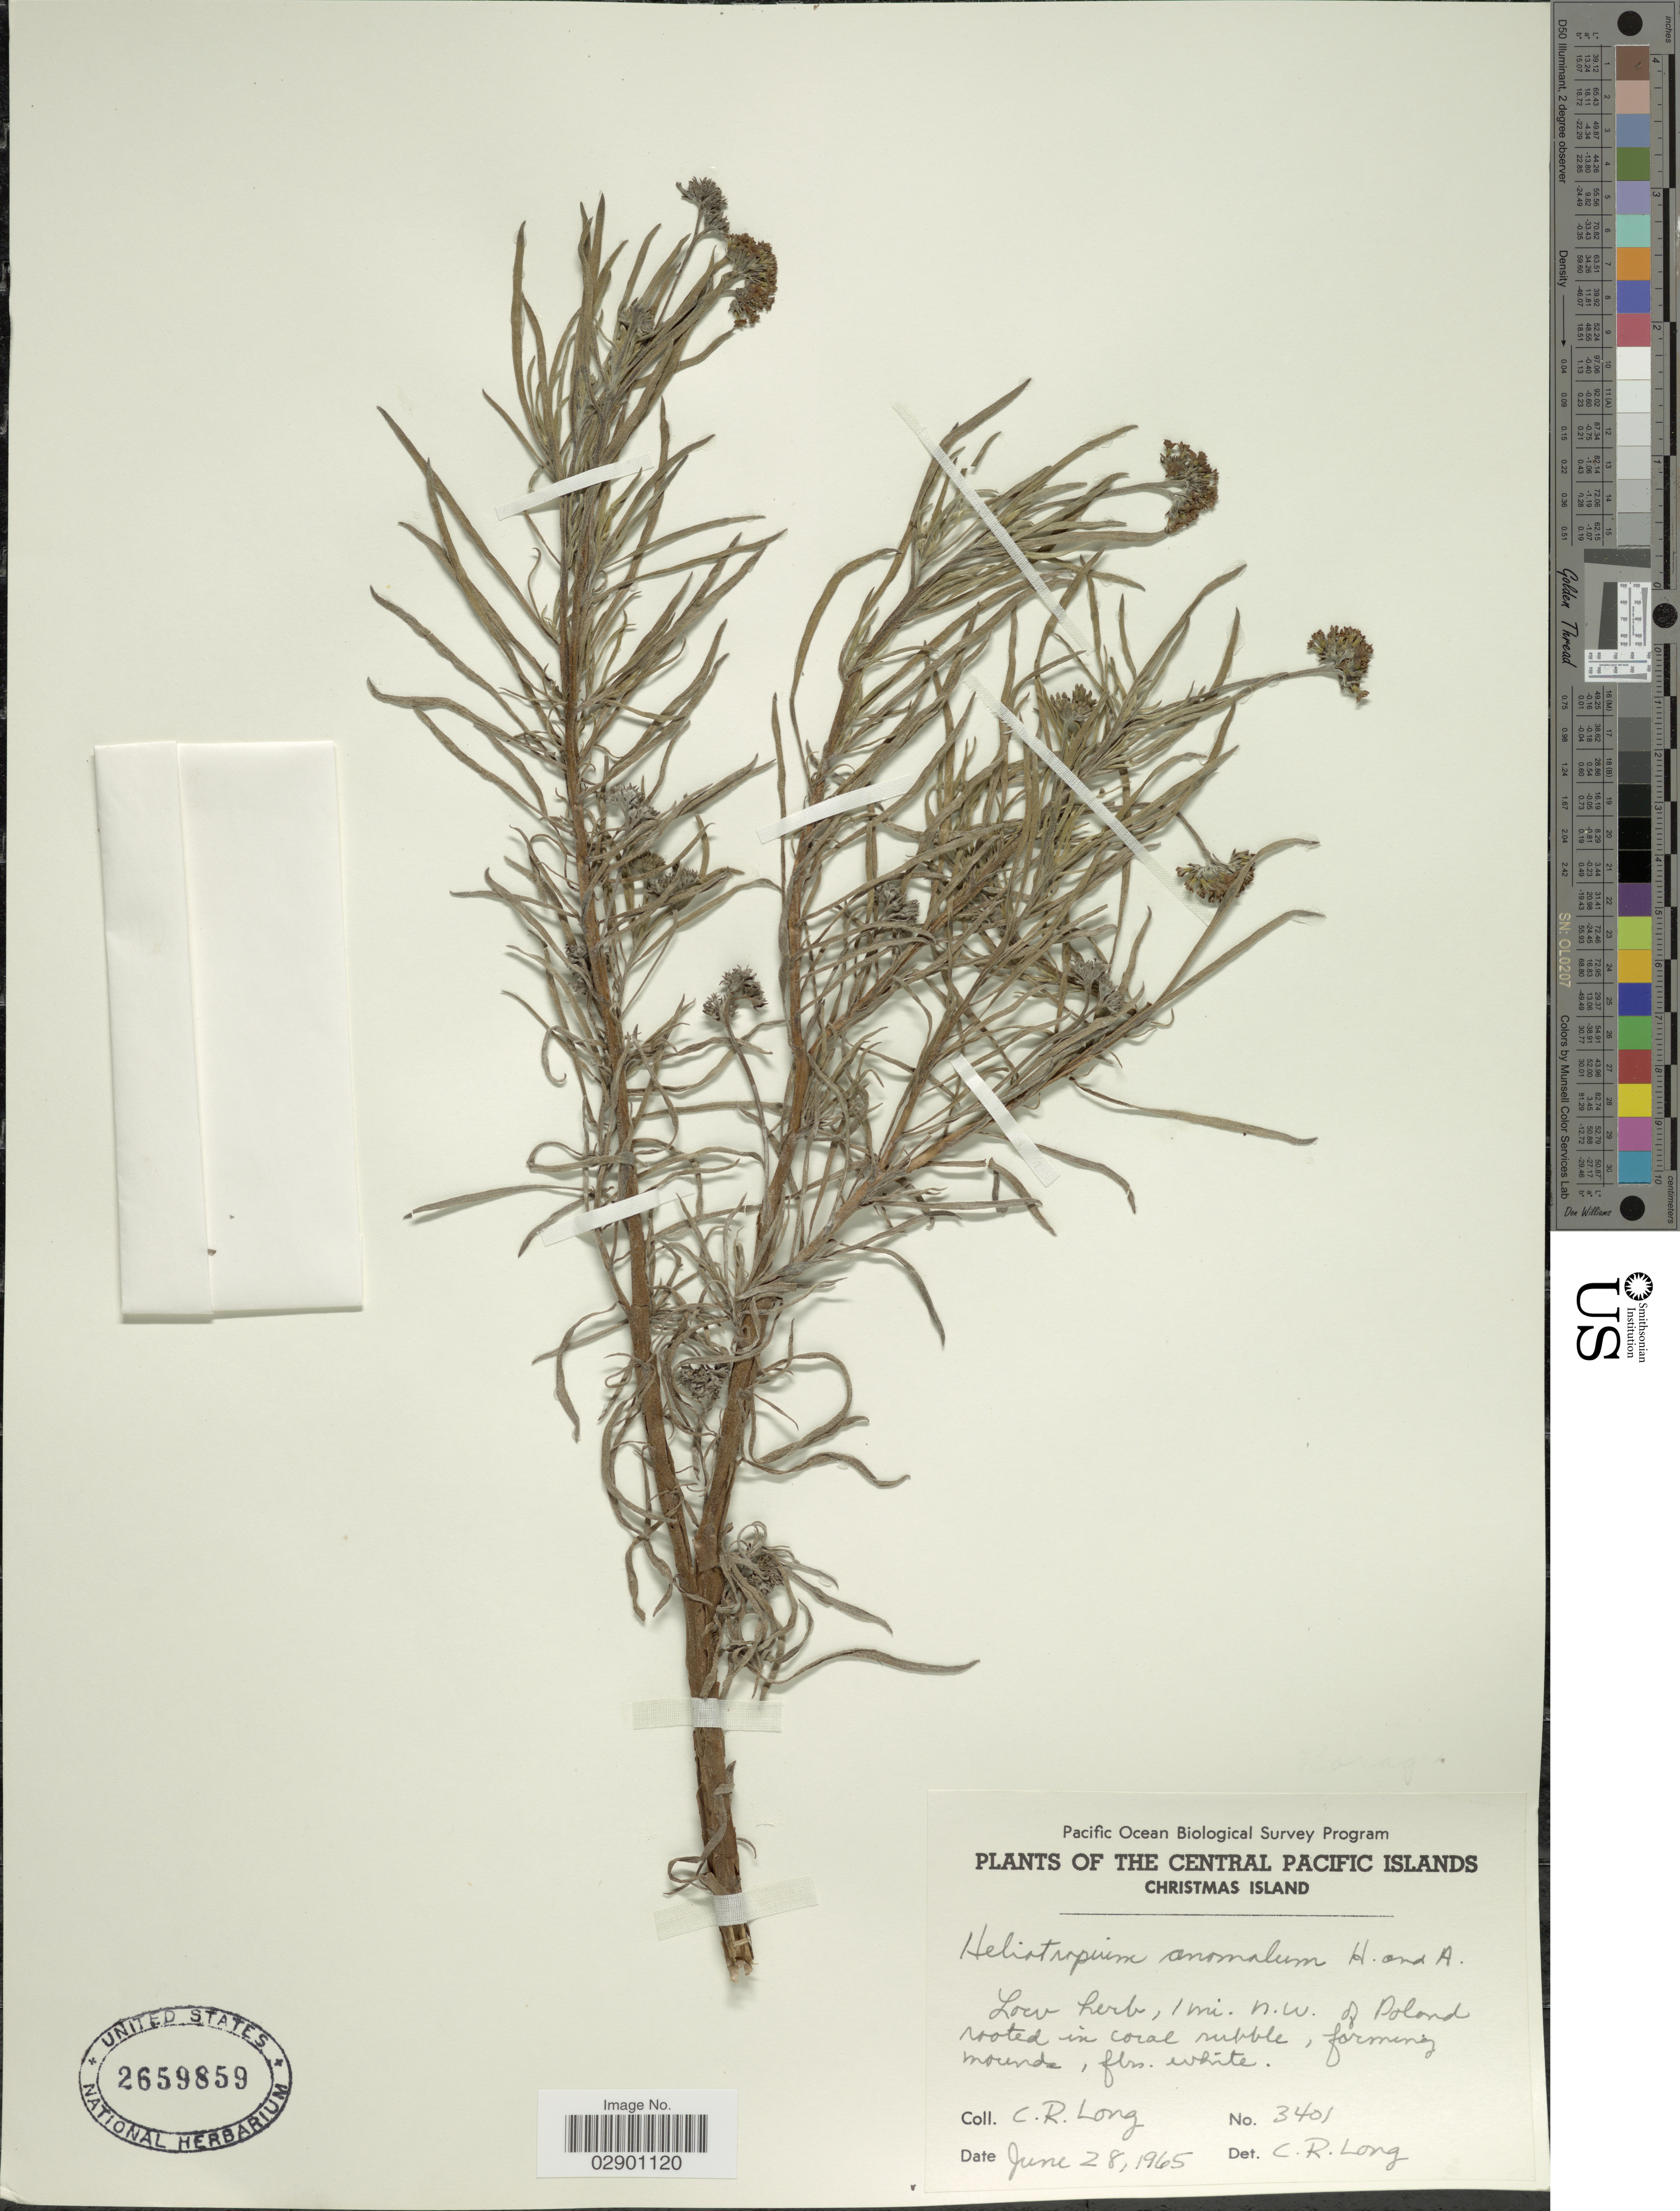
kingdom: Plantae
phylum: Tracheophyta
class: Magnoliopsida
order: Boraginales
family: Heliotropiaceae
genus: Heliotropium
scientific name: Heliotropium anomalum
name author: Hook. & Arn.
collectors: C. R. Long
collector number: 3401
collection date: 1965-06-28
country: Kiribati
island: Kiritimati [Christmas] Atoll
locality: The Central Pacific Islands. Christmas Island. Low herb, 1 mi. N. W. of Poland.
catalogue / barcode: US 2659859